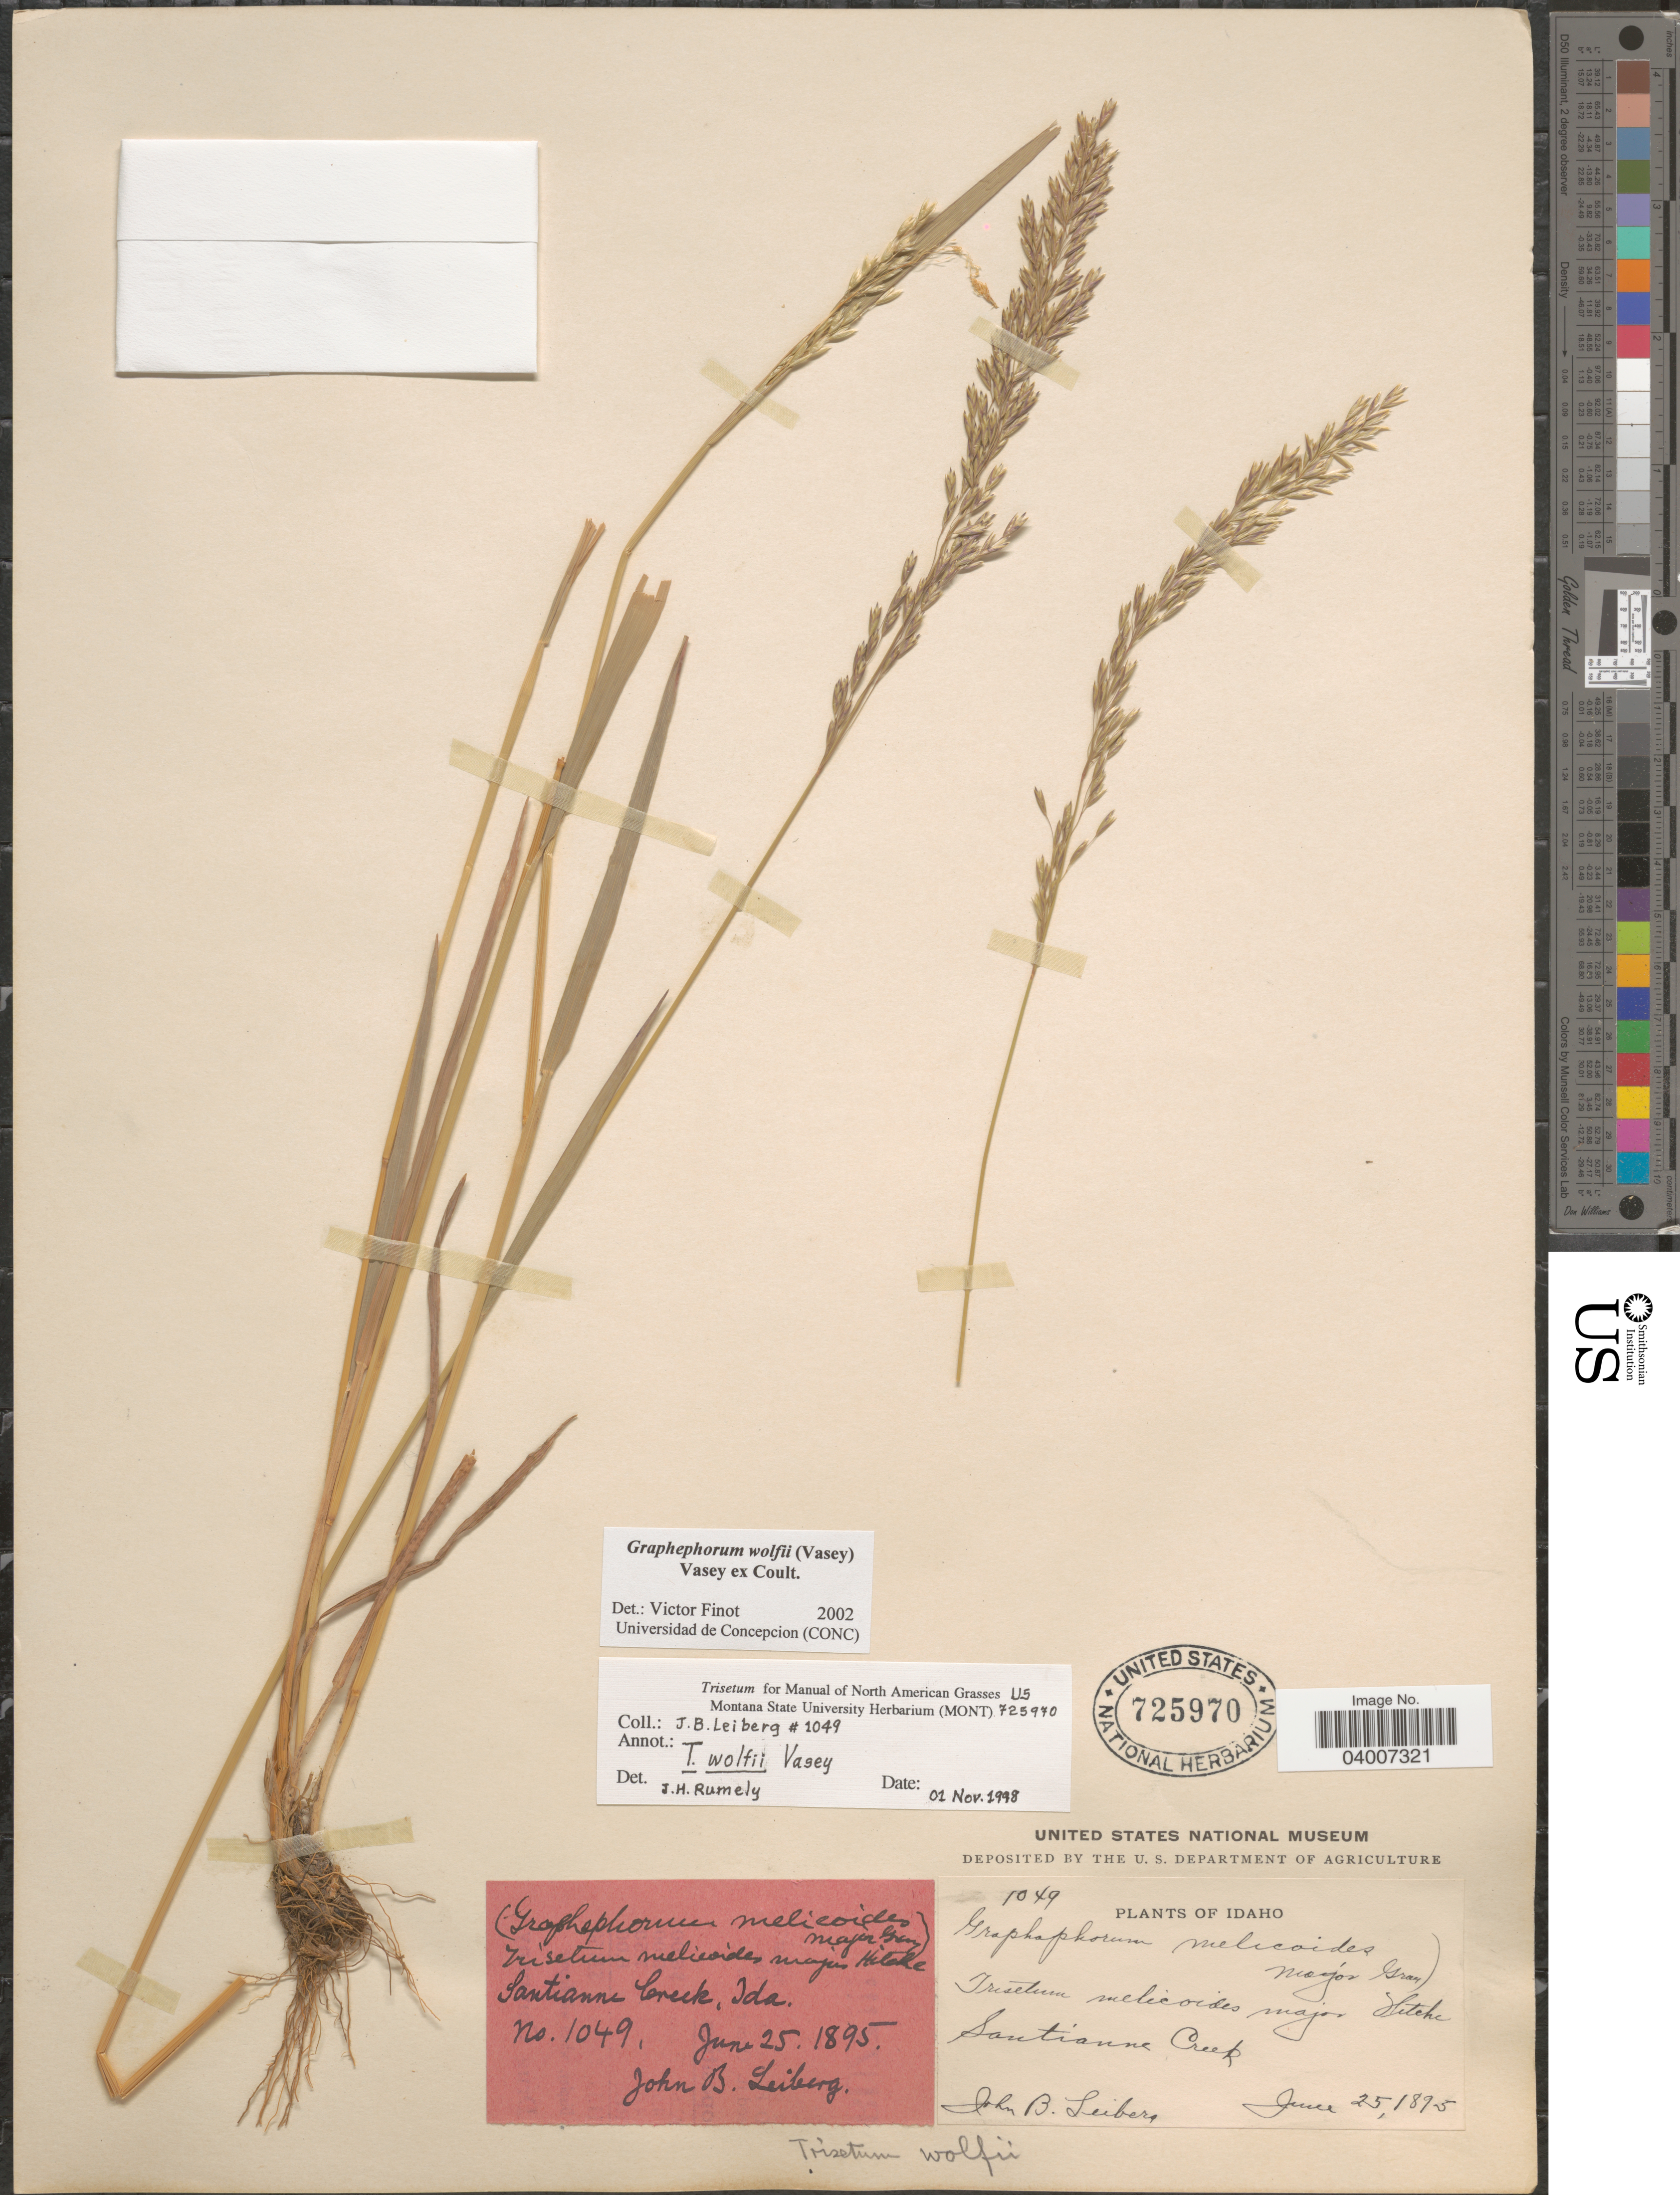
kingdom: Plantae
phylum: Tracheophyta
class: Liliopsida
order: Poales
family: Poaceae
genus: Graphephorum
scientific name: Graphephorum wolfii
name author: (E. Fourn.) Vasey ex Coult.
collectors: J. B. Leiberg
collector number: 1049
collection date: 1895-06-25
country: United States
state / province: Idaho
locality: Santianne Creek.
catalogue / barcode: US 725970